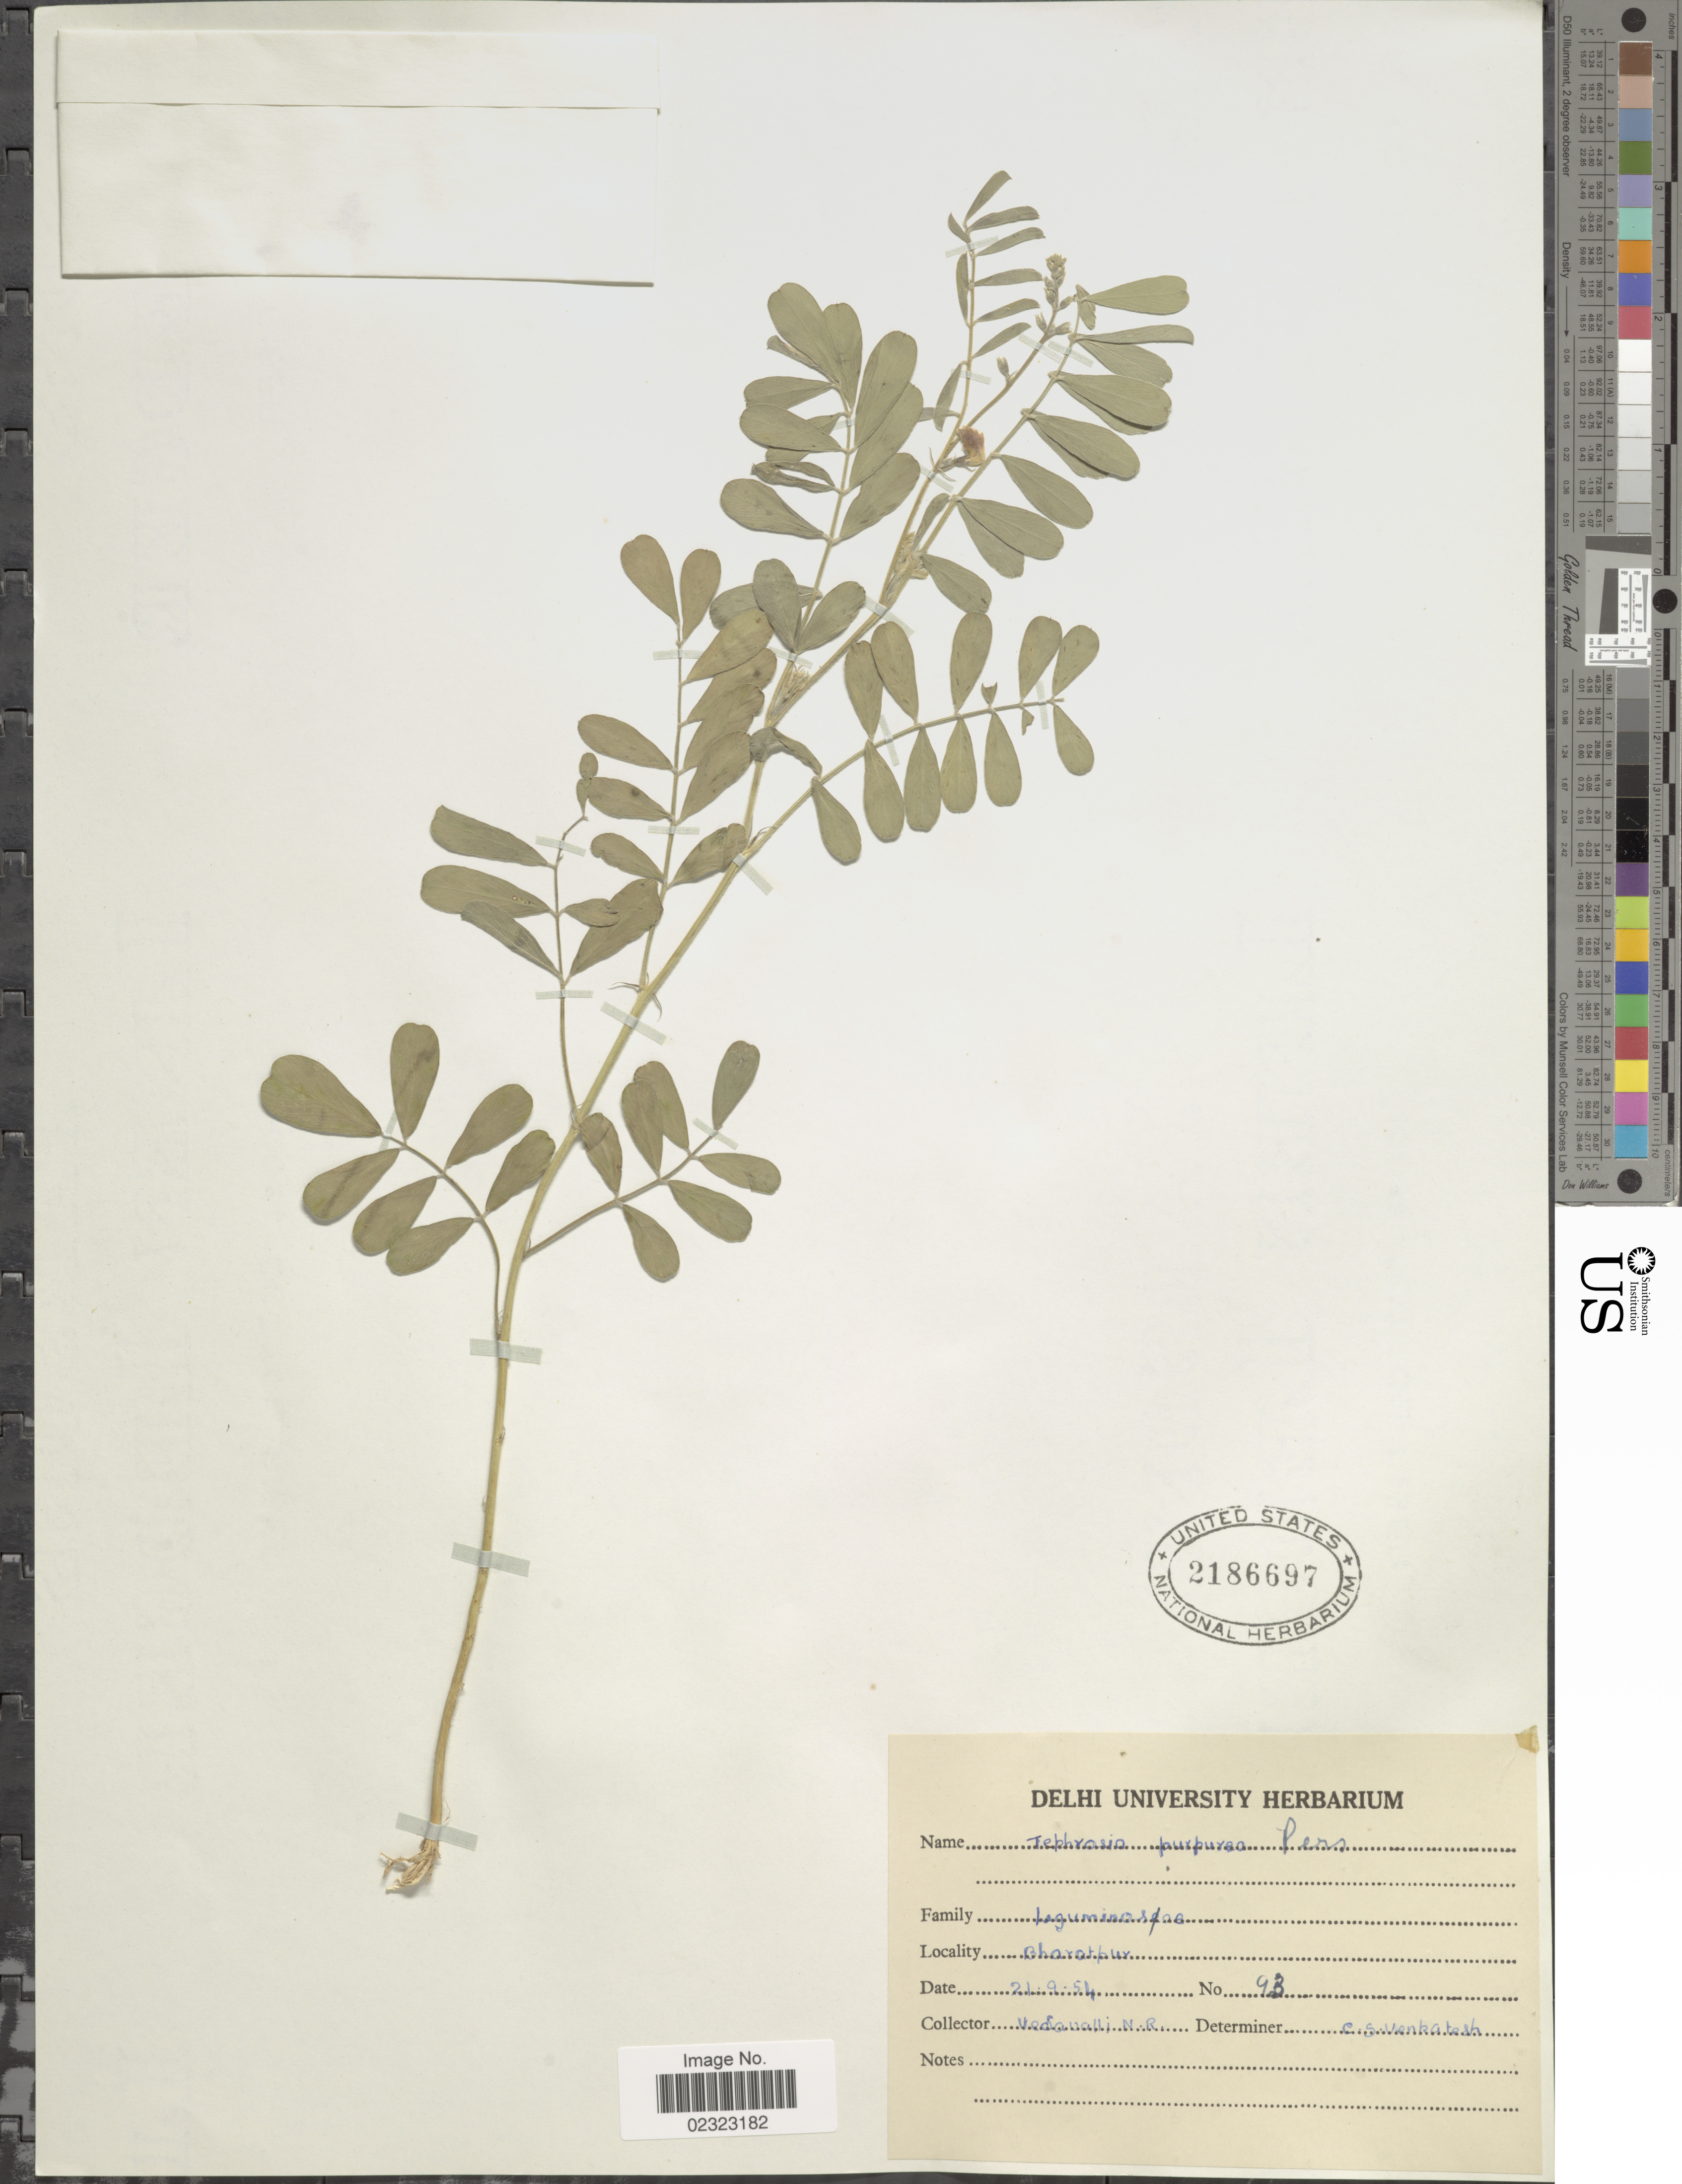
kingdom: Plantae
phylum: Tracheophyta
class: Magnoliopsida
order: Fabales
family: Fabaceae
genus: Tephrosia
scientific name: Tephrosia purpurea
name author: (L.) Pers.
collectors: N. Vedavalli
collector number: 93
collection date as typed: Transcribed d/m/y: 21/9/54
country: India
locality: Charatpur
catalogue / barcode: US 2186697